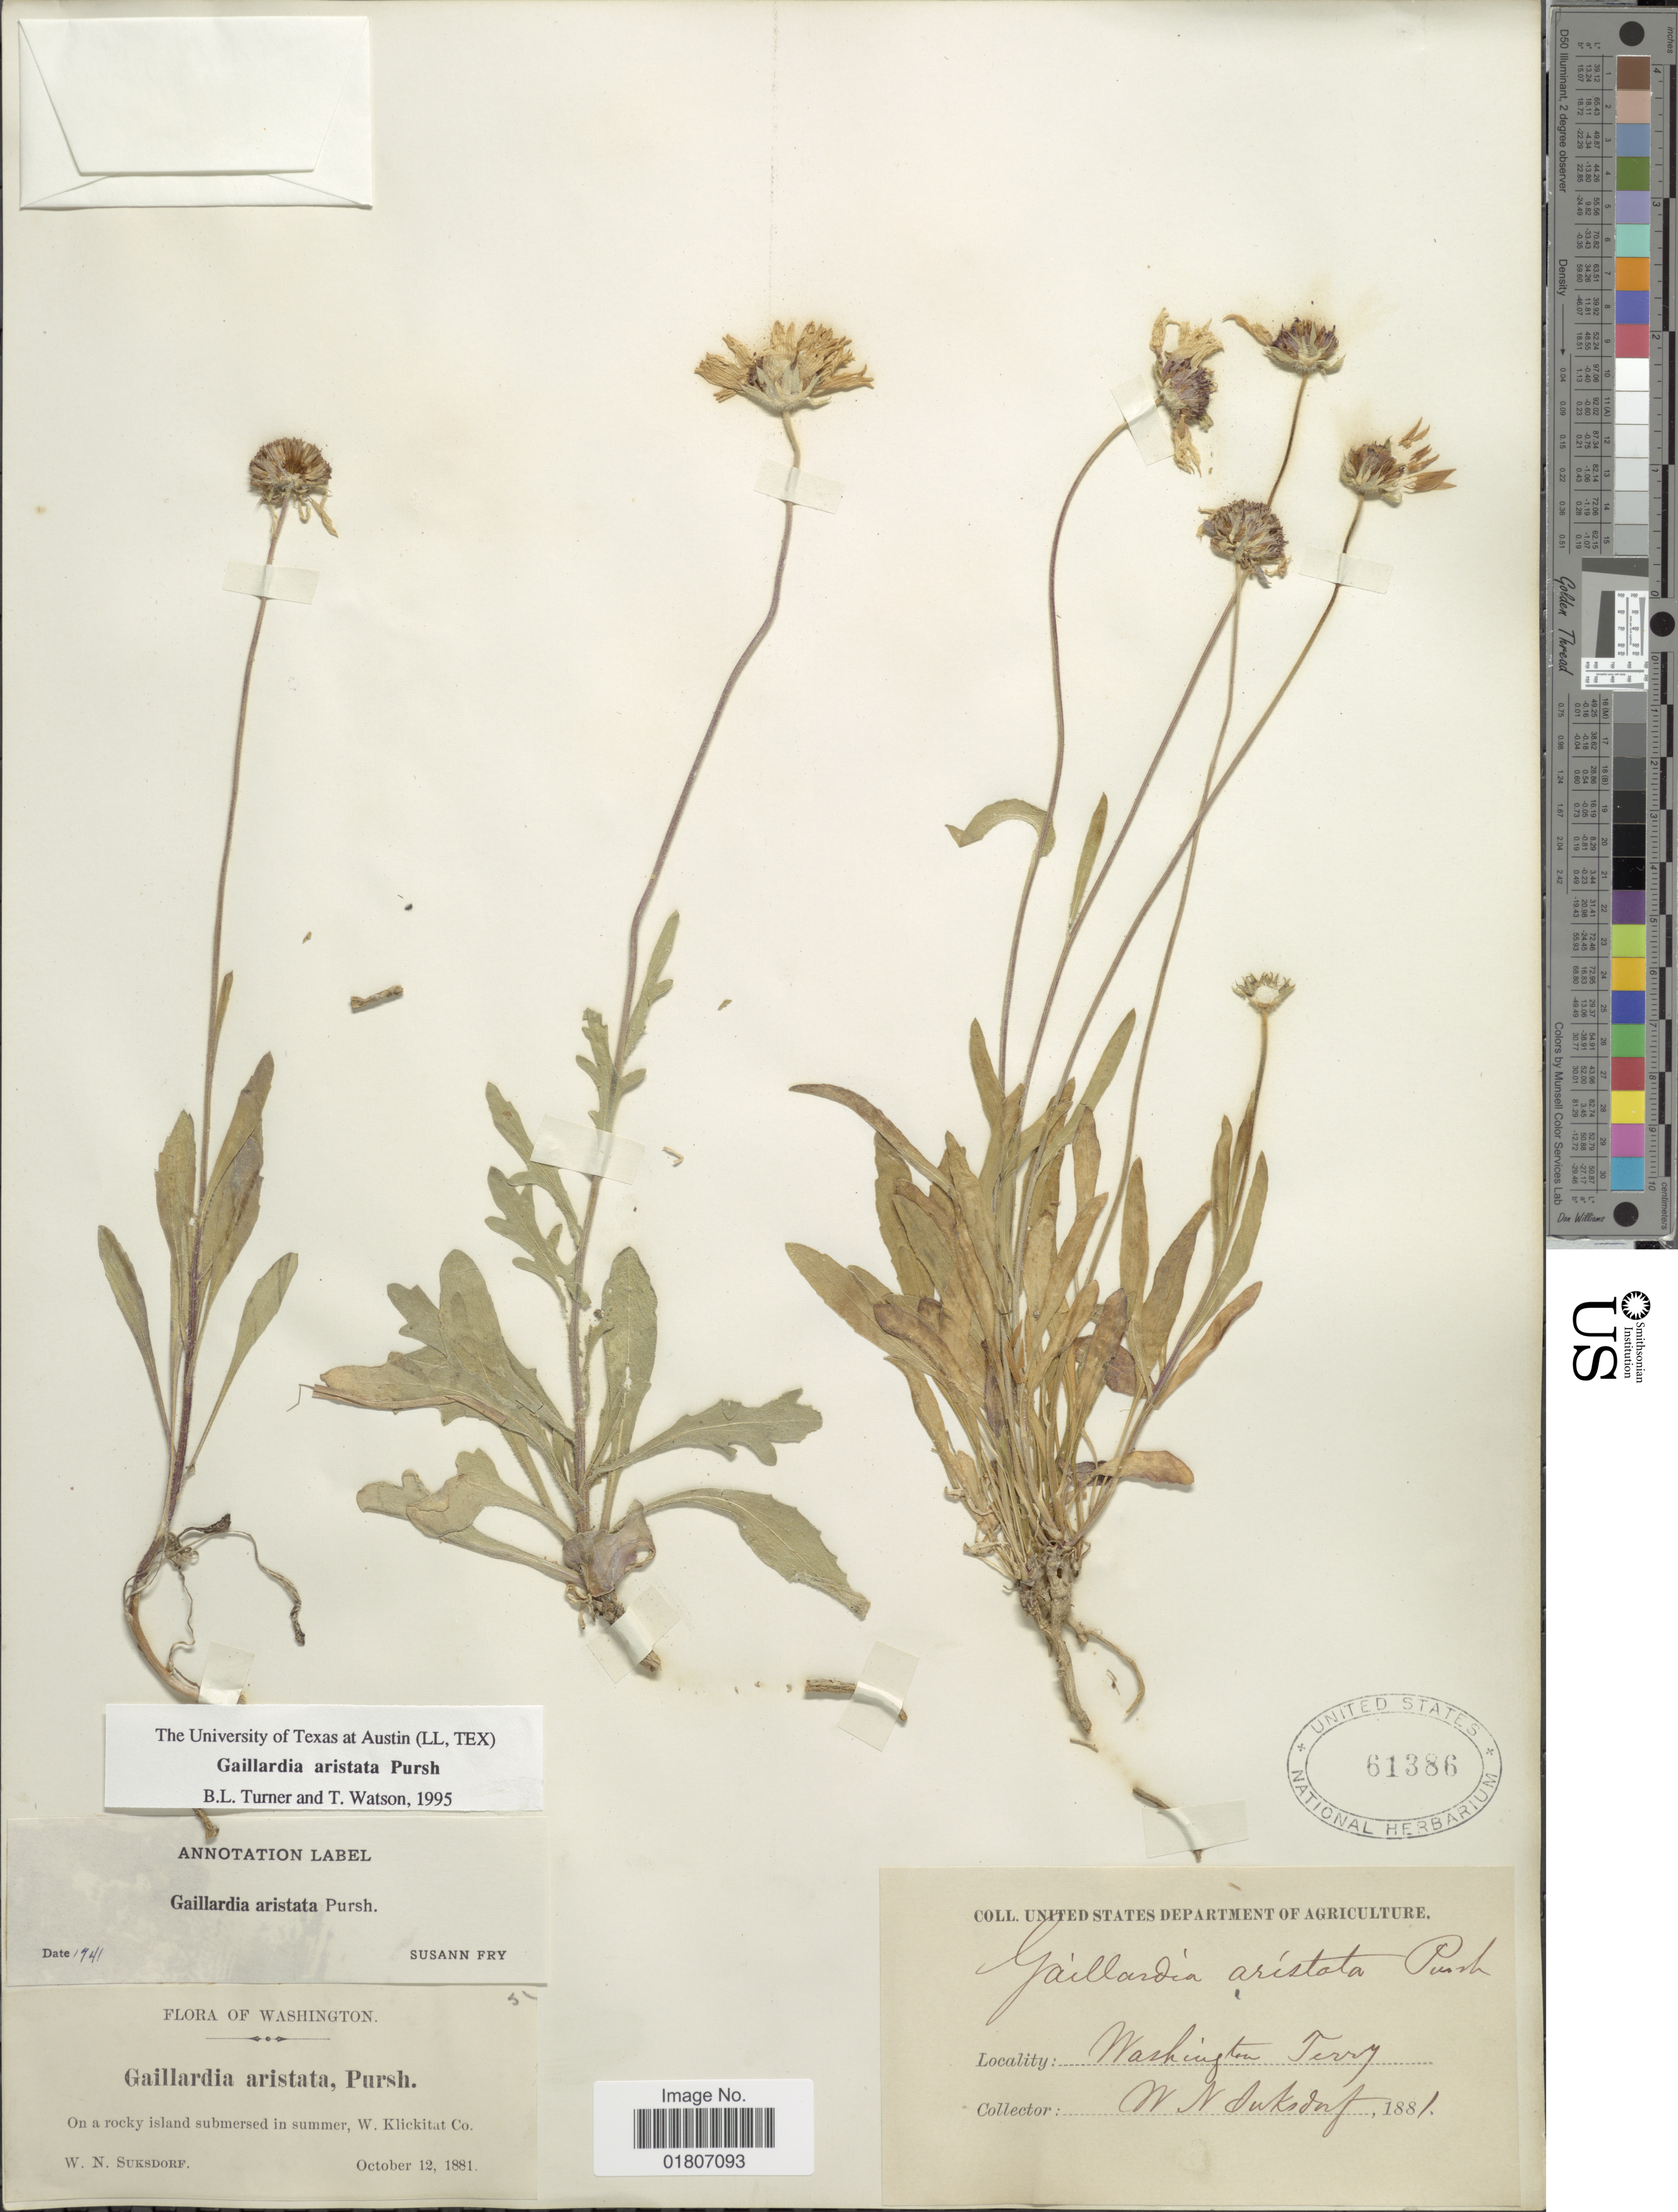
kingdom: Plantae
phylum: Tracheophyta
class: Magnoliopsida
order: Asterales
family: Asteraceae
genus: Gaillardia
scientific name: Gaillardia aristata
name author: Pursh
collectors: W. N. Suksdorf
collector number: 5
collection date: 1881-10-12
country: United States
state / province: Washington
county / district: Klickitat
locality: W. Klickitat Co.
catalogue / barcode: US 61386